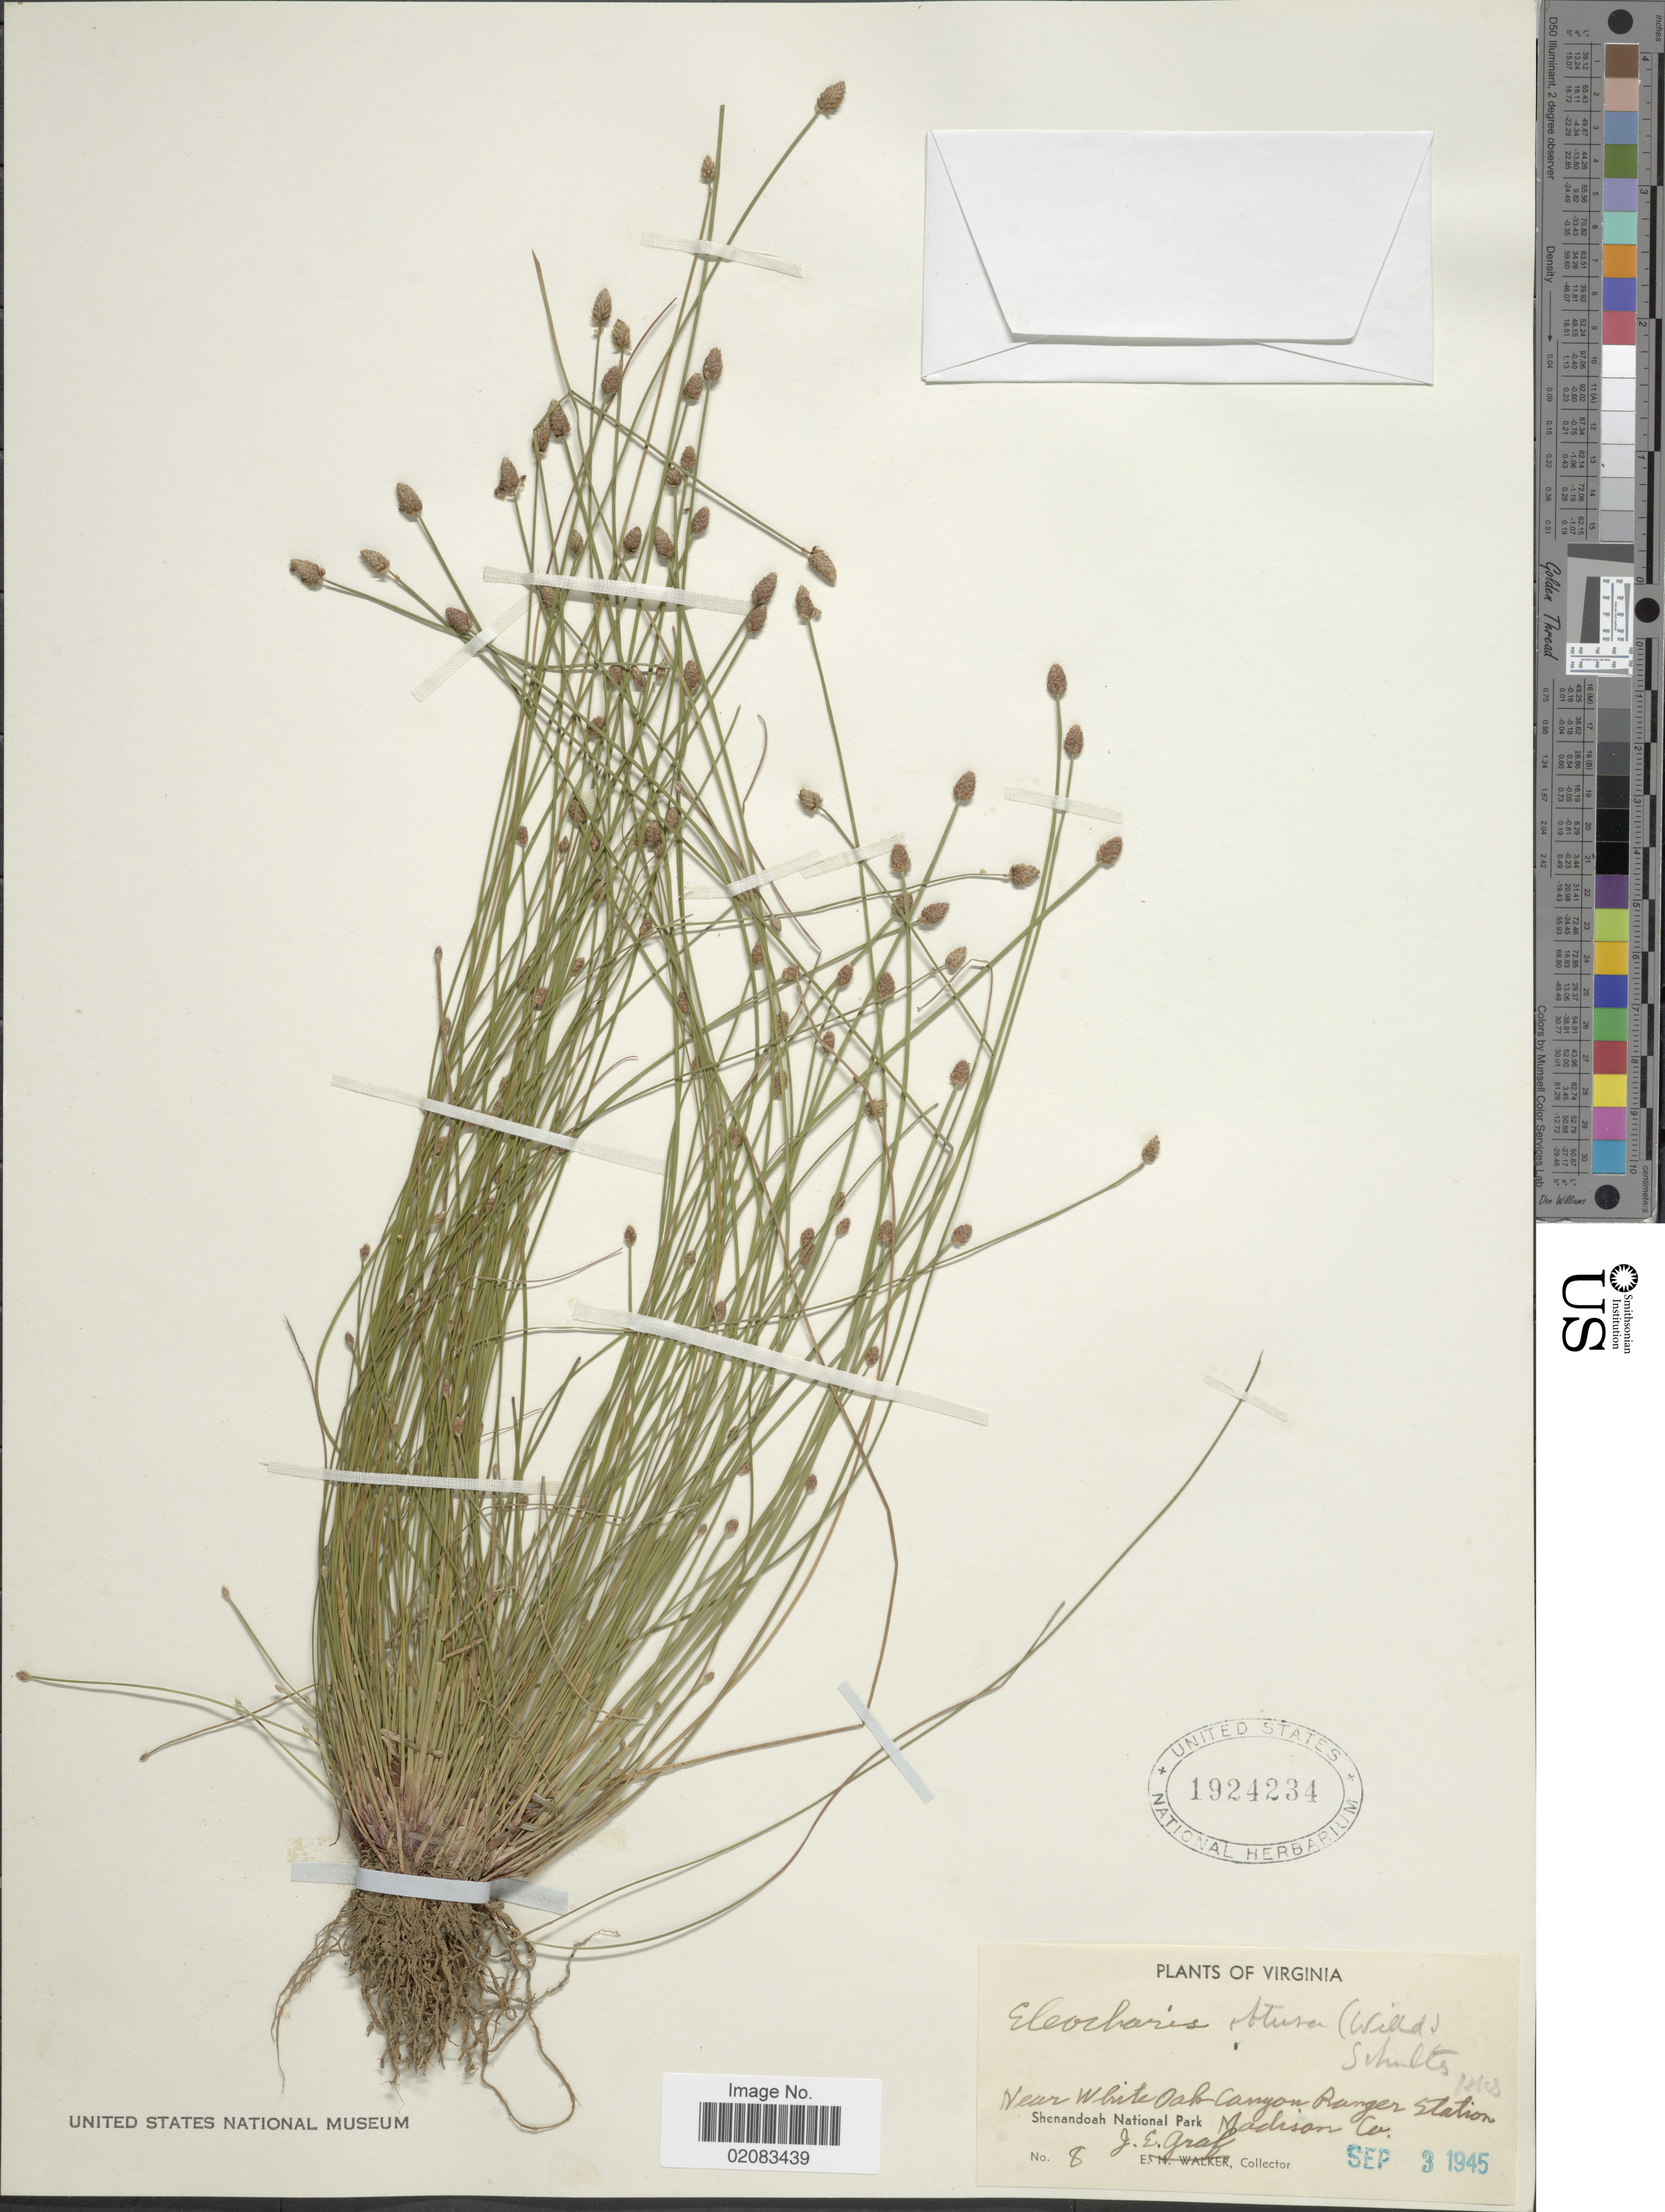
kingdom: Plantae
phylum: Tracheophyta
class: Liliopsida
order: Poales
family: Cyperaceae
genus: Eleocharis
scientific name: Eleocharis obtusa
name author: (Willd.) Schult.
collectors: J. Graf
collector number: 8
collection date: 1945-09-03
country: United States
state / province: Virginia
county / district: Madison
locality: Near White Oak Canyon Ranger Station, Shenandoah National Park, Madison Co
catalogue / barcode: US 1924234